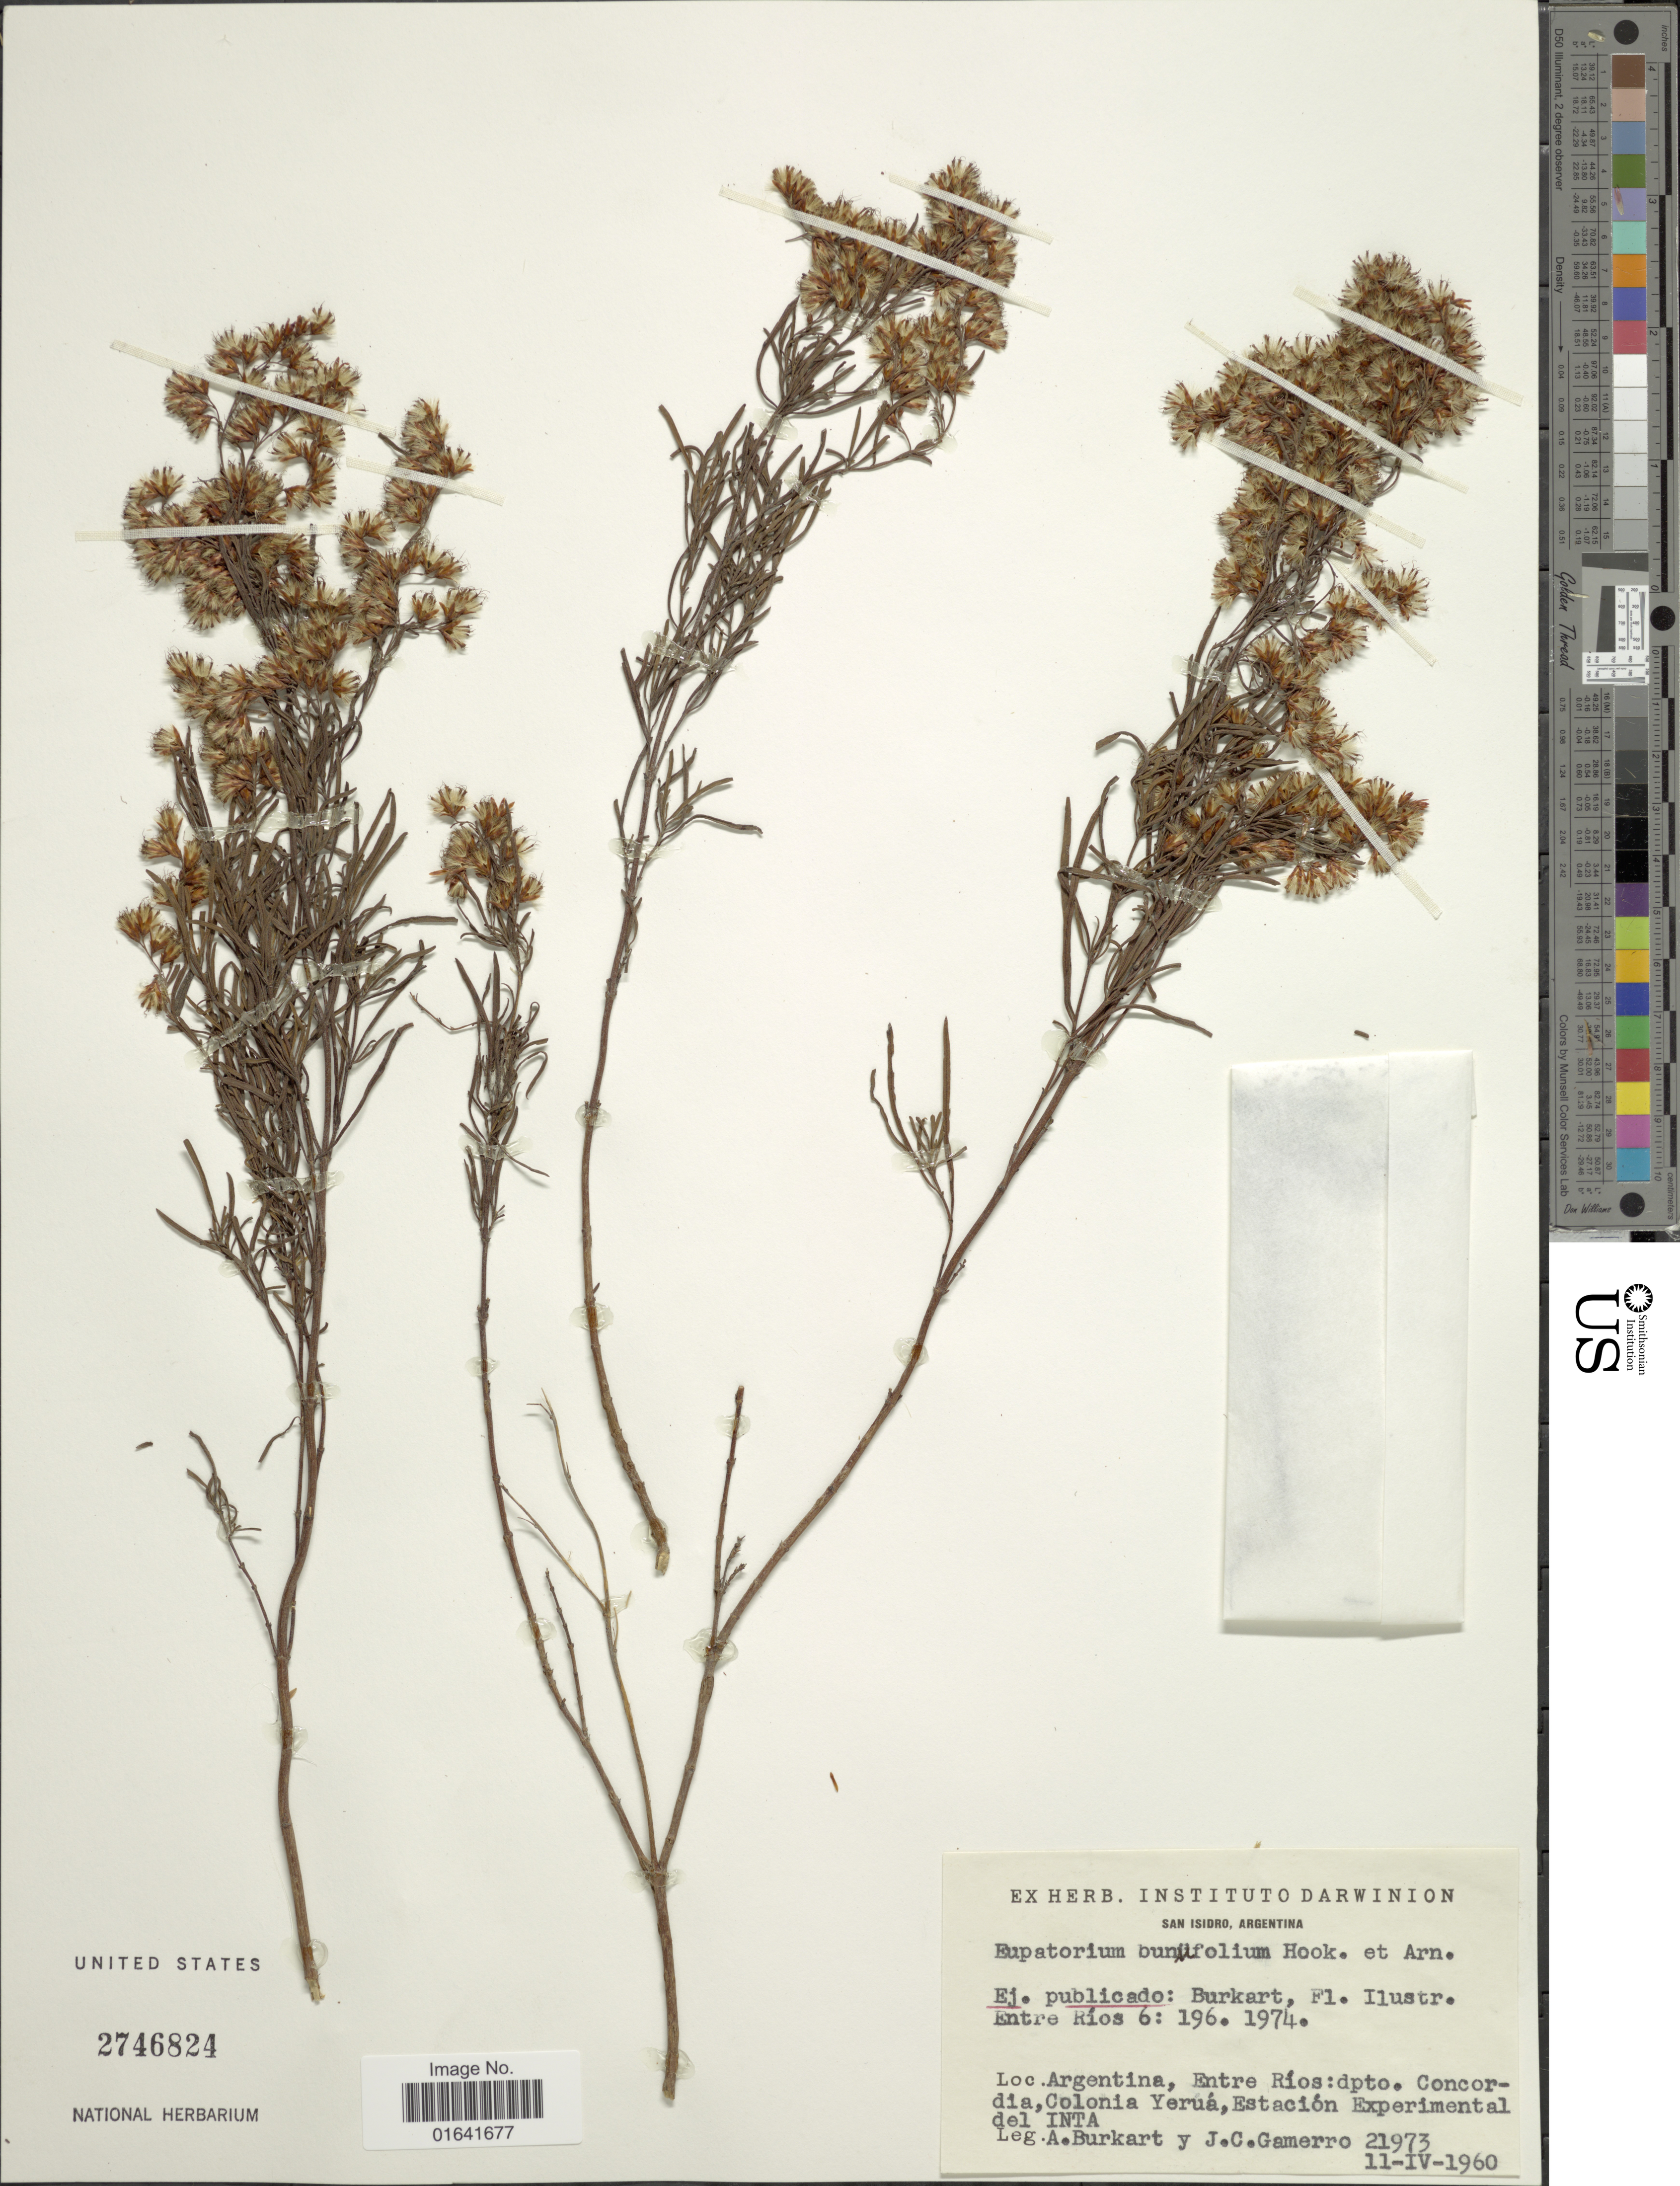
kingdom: Plantae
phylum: Tracheophyta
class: Magnoliopsida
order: Asterales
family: Asteraceae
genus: Acanthostyles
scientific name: Acanthostyles buniifolius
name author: (Hook. & Arn.) R.M. King & H. Rob.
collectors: A. E. Burkart & J. Gamerro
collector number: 21973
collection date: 1960-04-11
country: Argentina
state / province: Entre Rios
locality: Dpto. Concordia, Colonia Yeruám Estacion Experimental del INTA.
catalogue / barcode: US 2746824